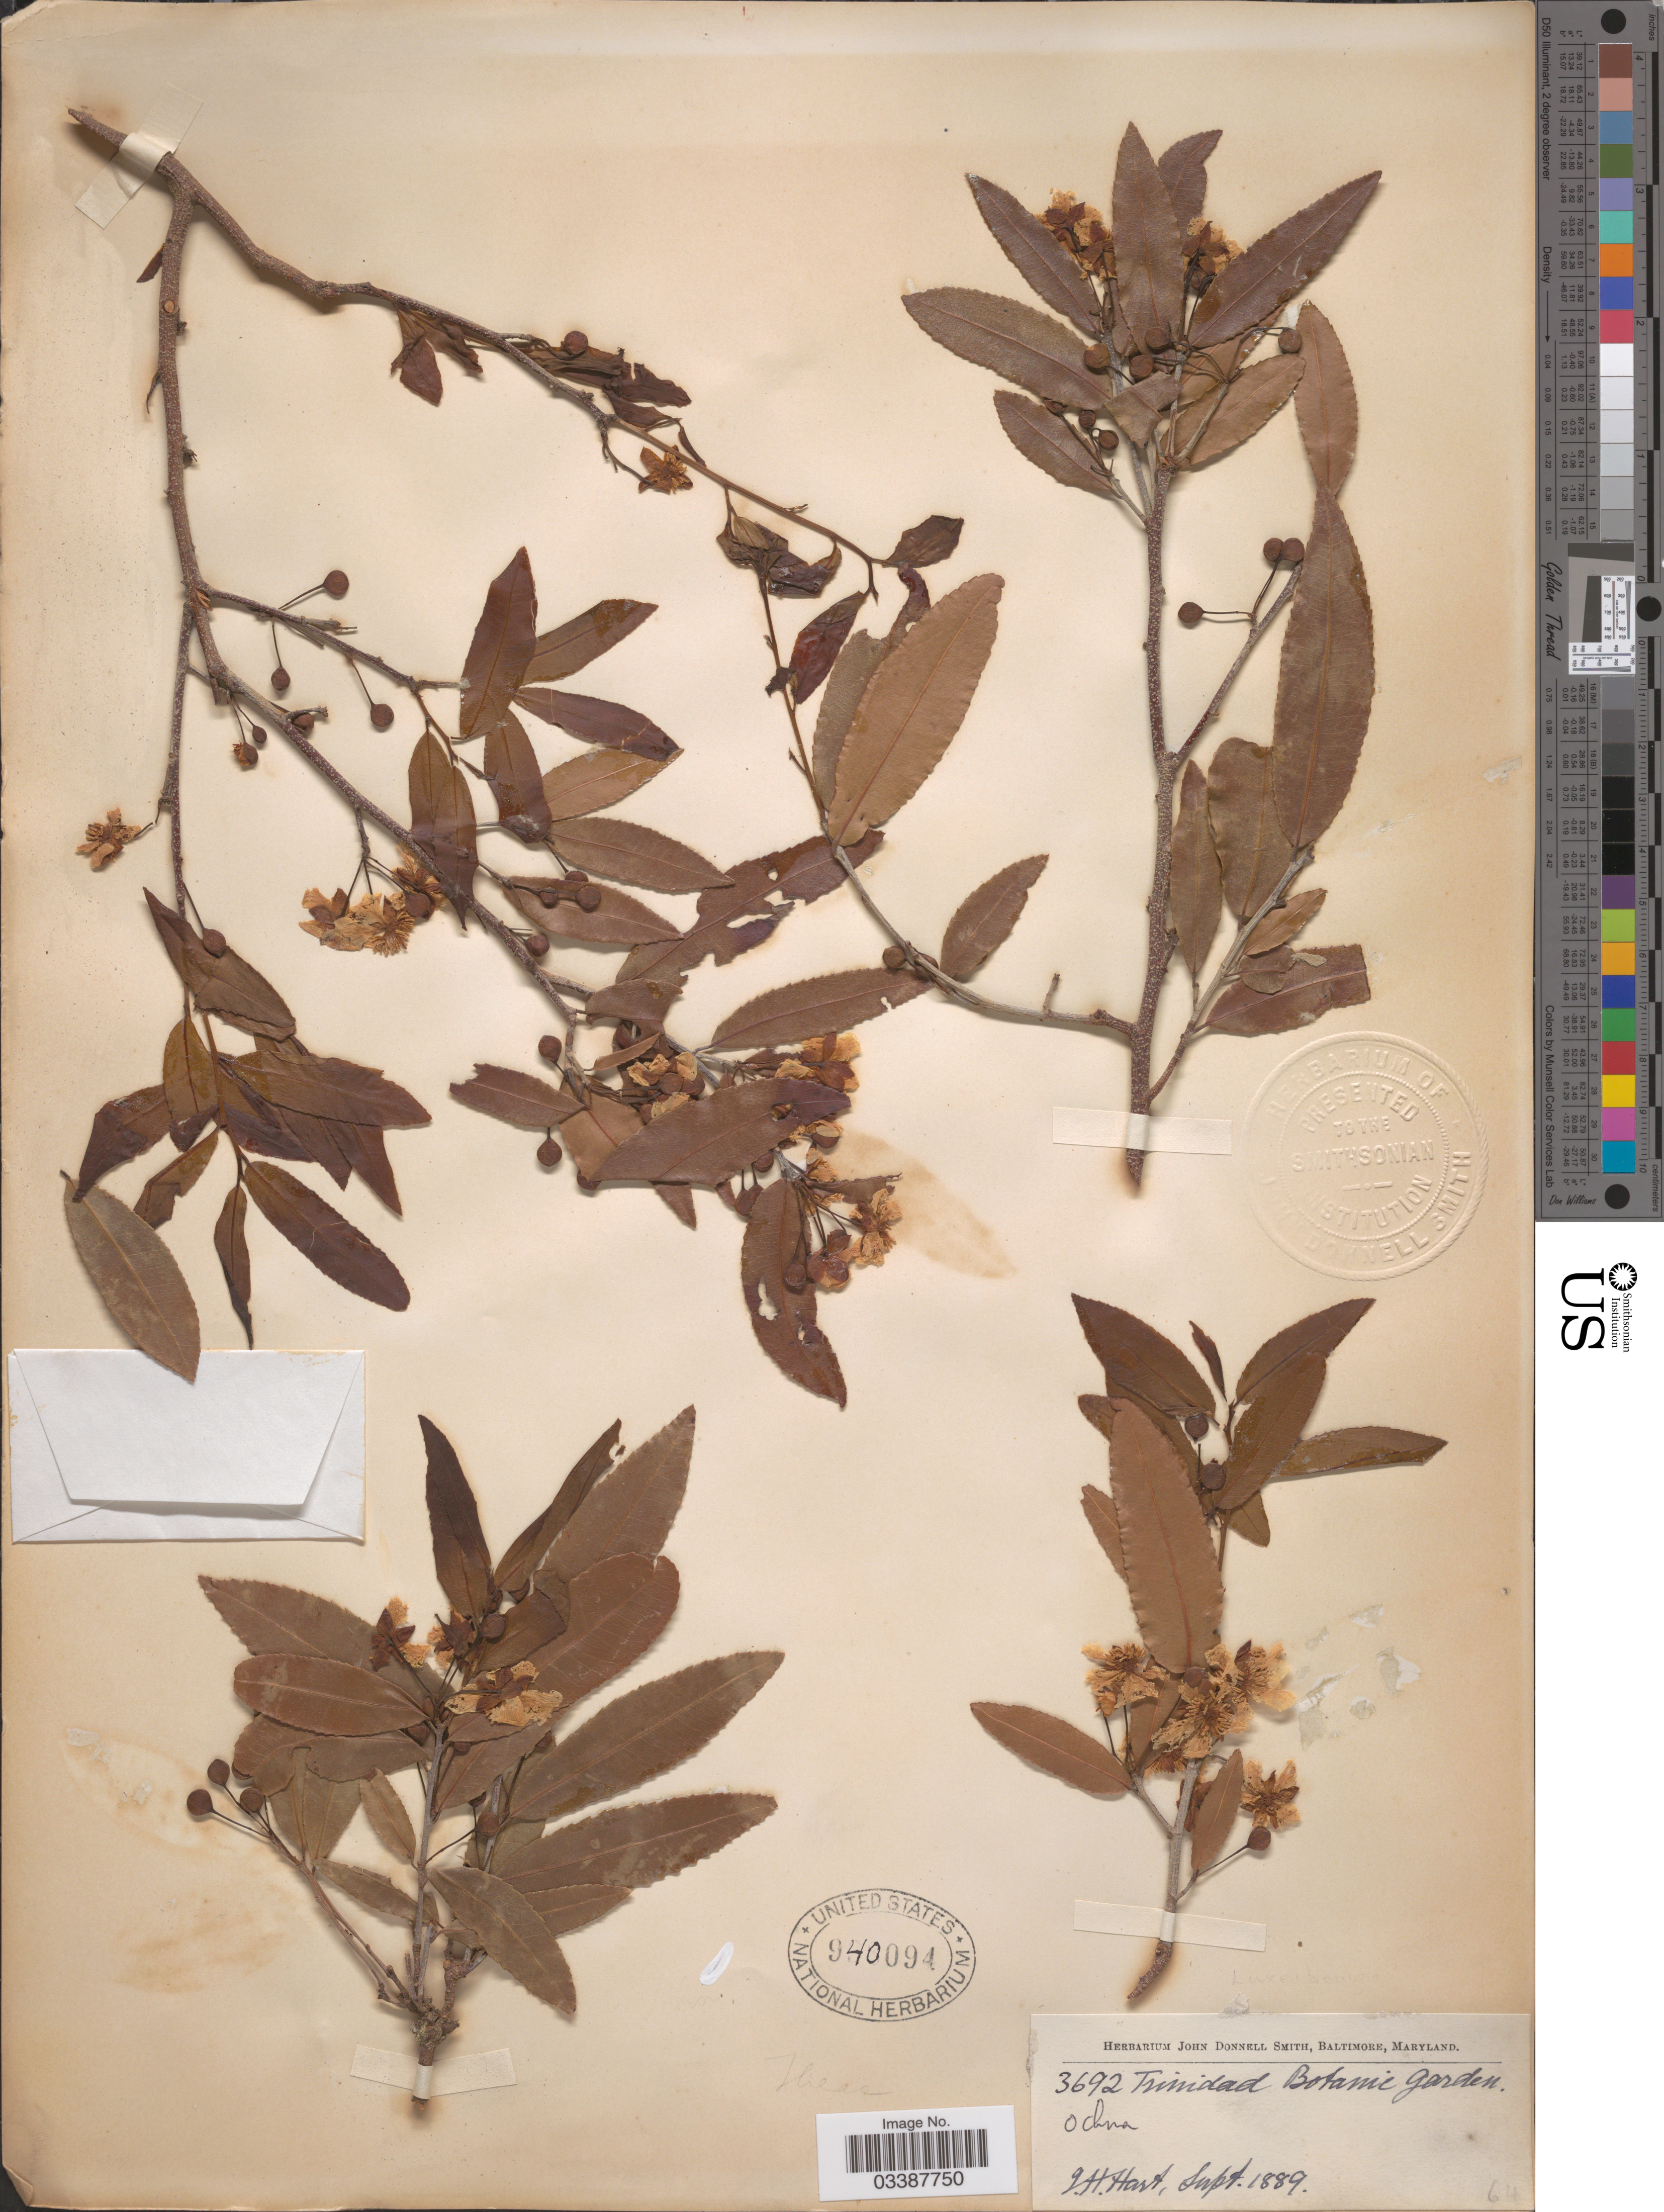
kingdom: Plantae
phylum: Tracheophyta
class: Magnoliopsida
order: Malpighiales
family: Ochnaceae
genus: Ochna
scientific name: Ochna sp.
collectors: J. H. Hart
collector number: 3692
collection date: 1889-09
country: Trinidad and Tobago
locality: Trinidad Botanic Garden.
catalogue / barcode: US 940094